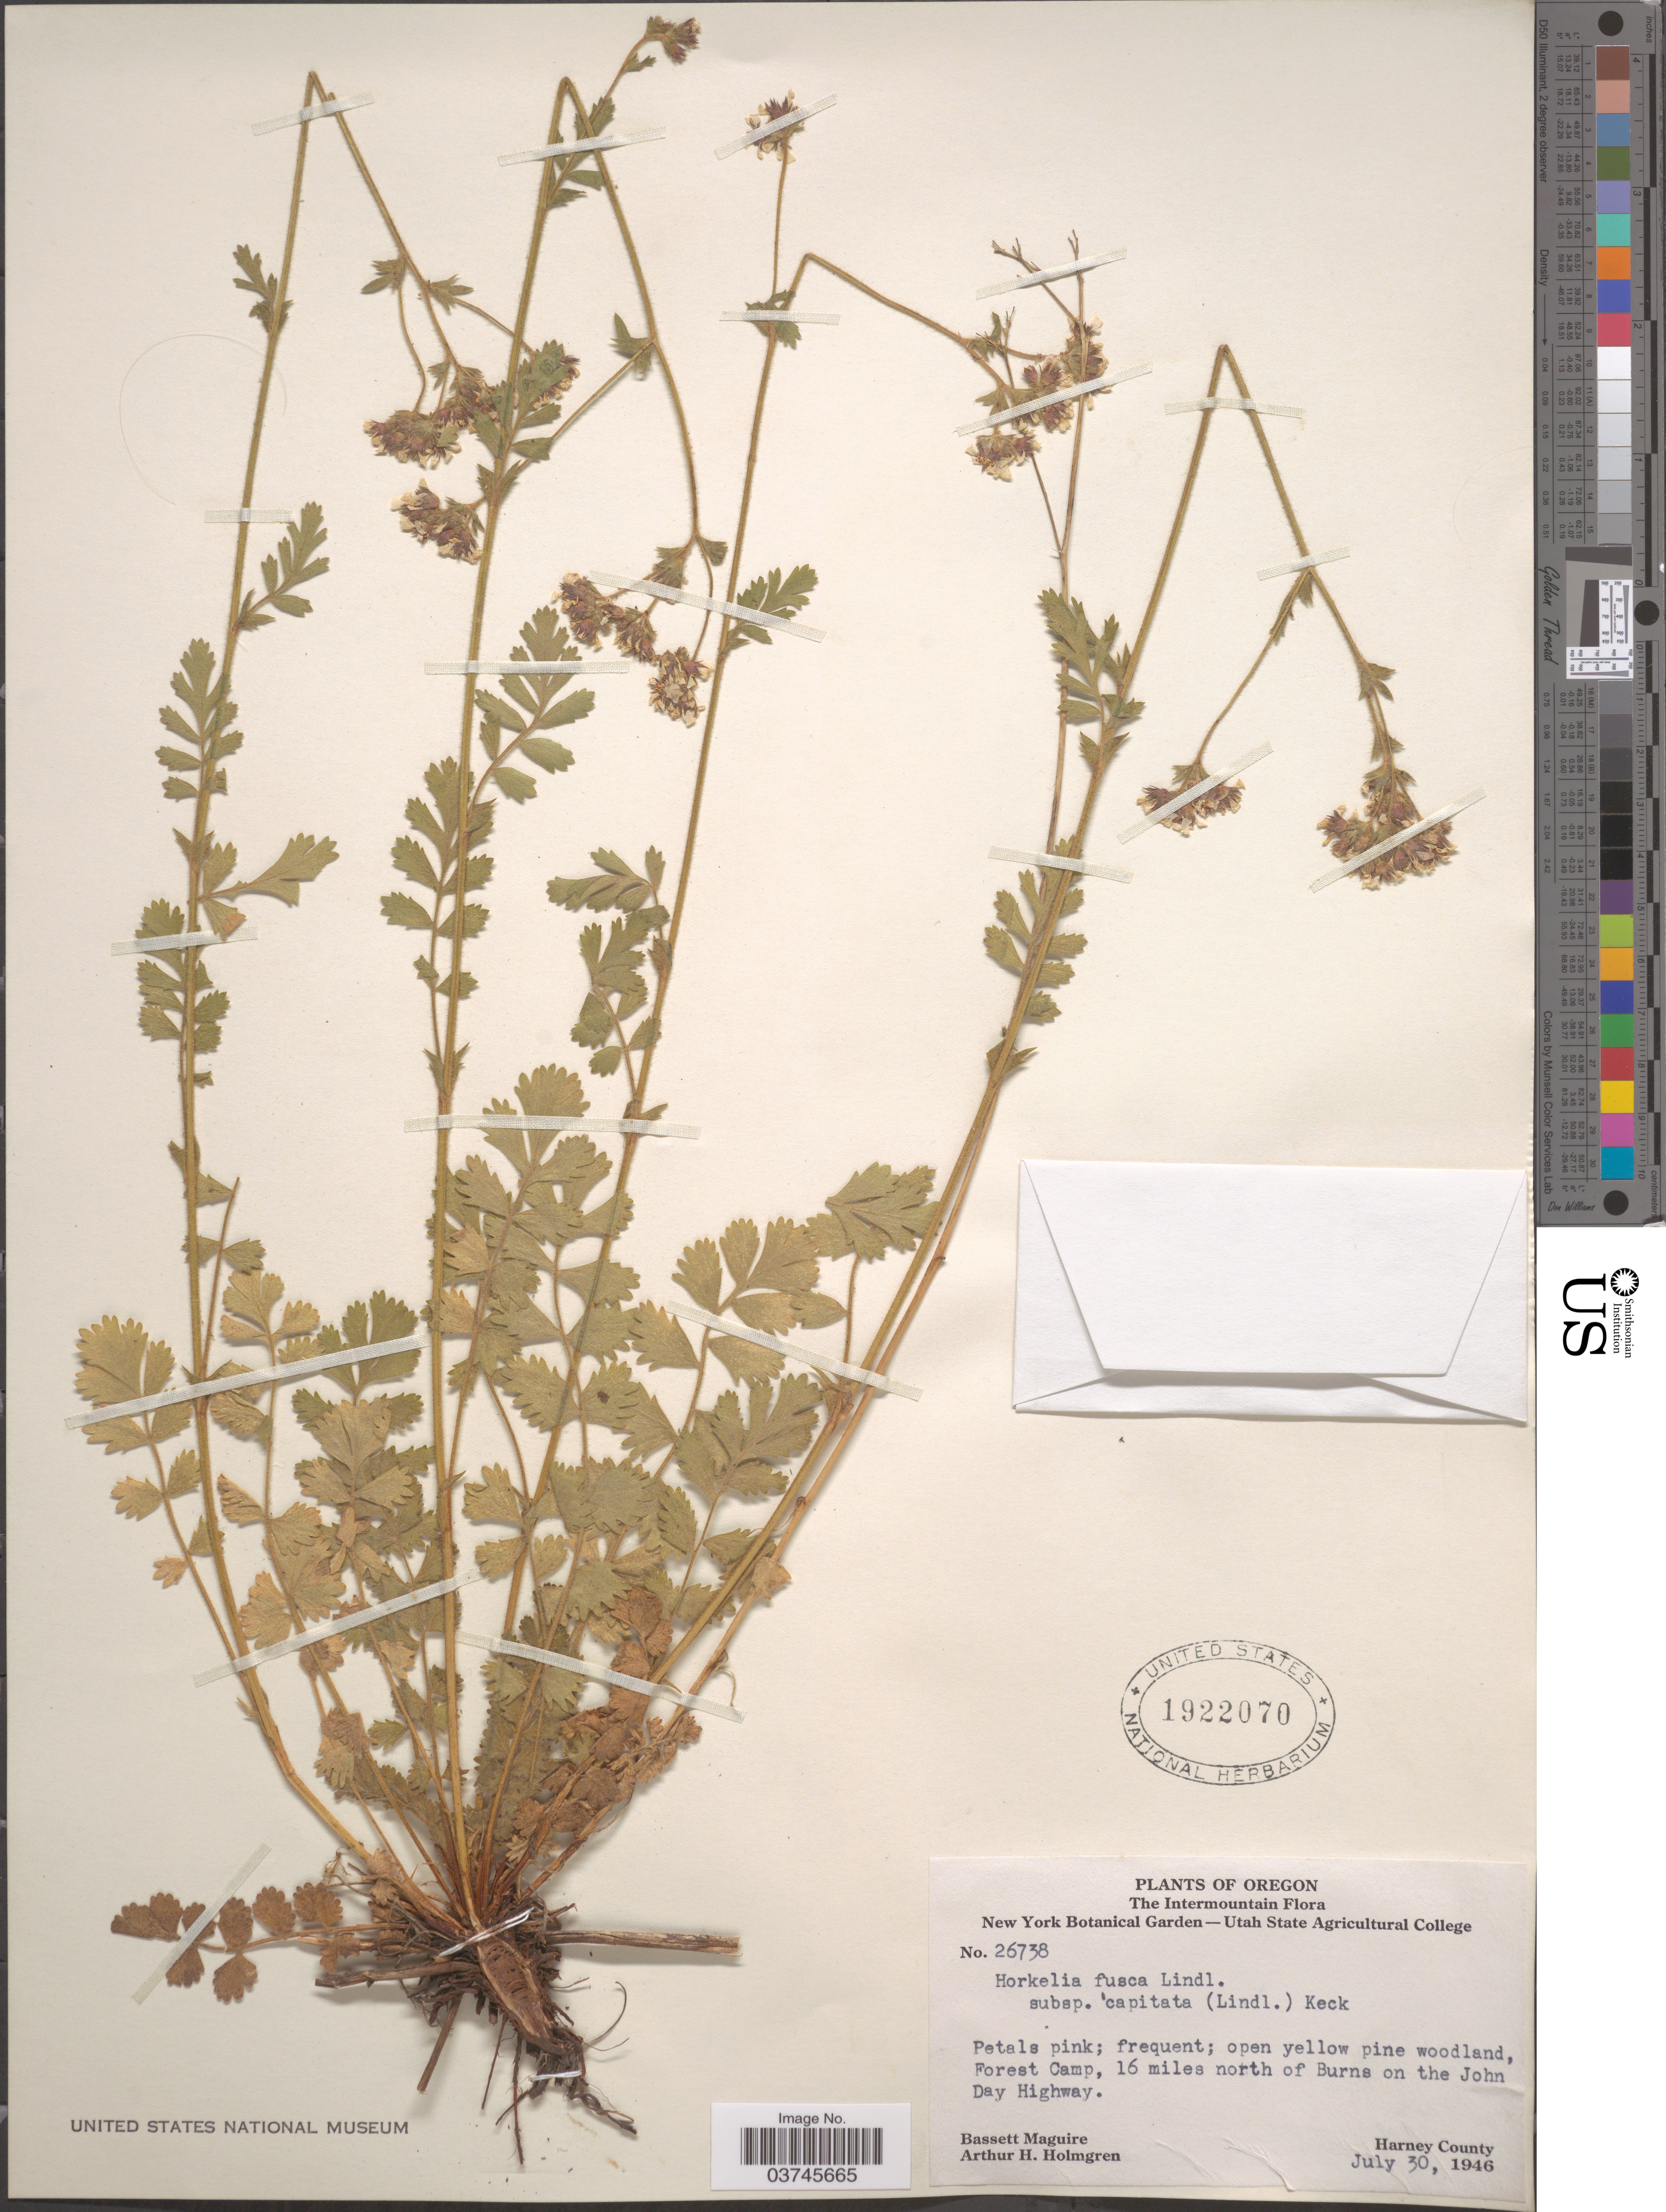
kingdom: Plantae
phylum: Tracheophyta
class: Magnoliopsida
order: Rosales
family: Rosaceae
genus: Potentilla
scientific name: Potentilla douglasii var. capitata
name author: (Lindl.) J.T. Howell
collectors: B. Maguire & A. H. Holmgren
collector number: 26738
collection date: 1946-07-30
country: United States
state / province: Oregon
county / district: Harney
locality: The Intermountain. Forest Camp, 16 miles north of Burns on the John Day Highway. Harney County.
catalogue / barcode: US 1922070